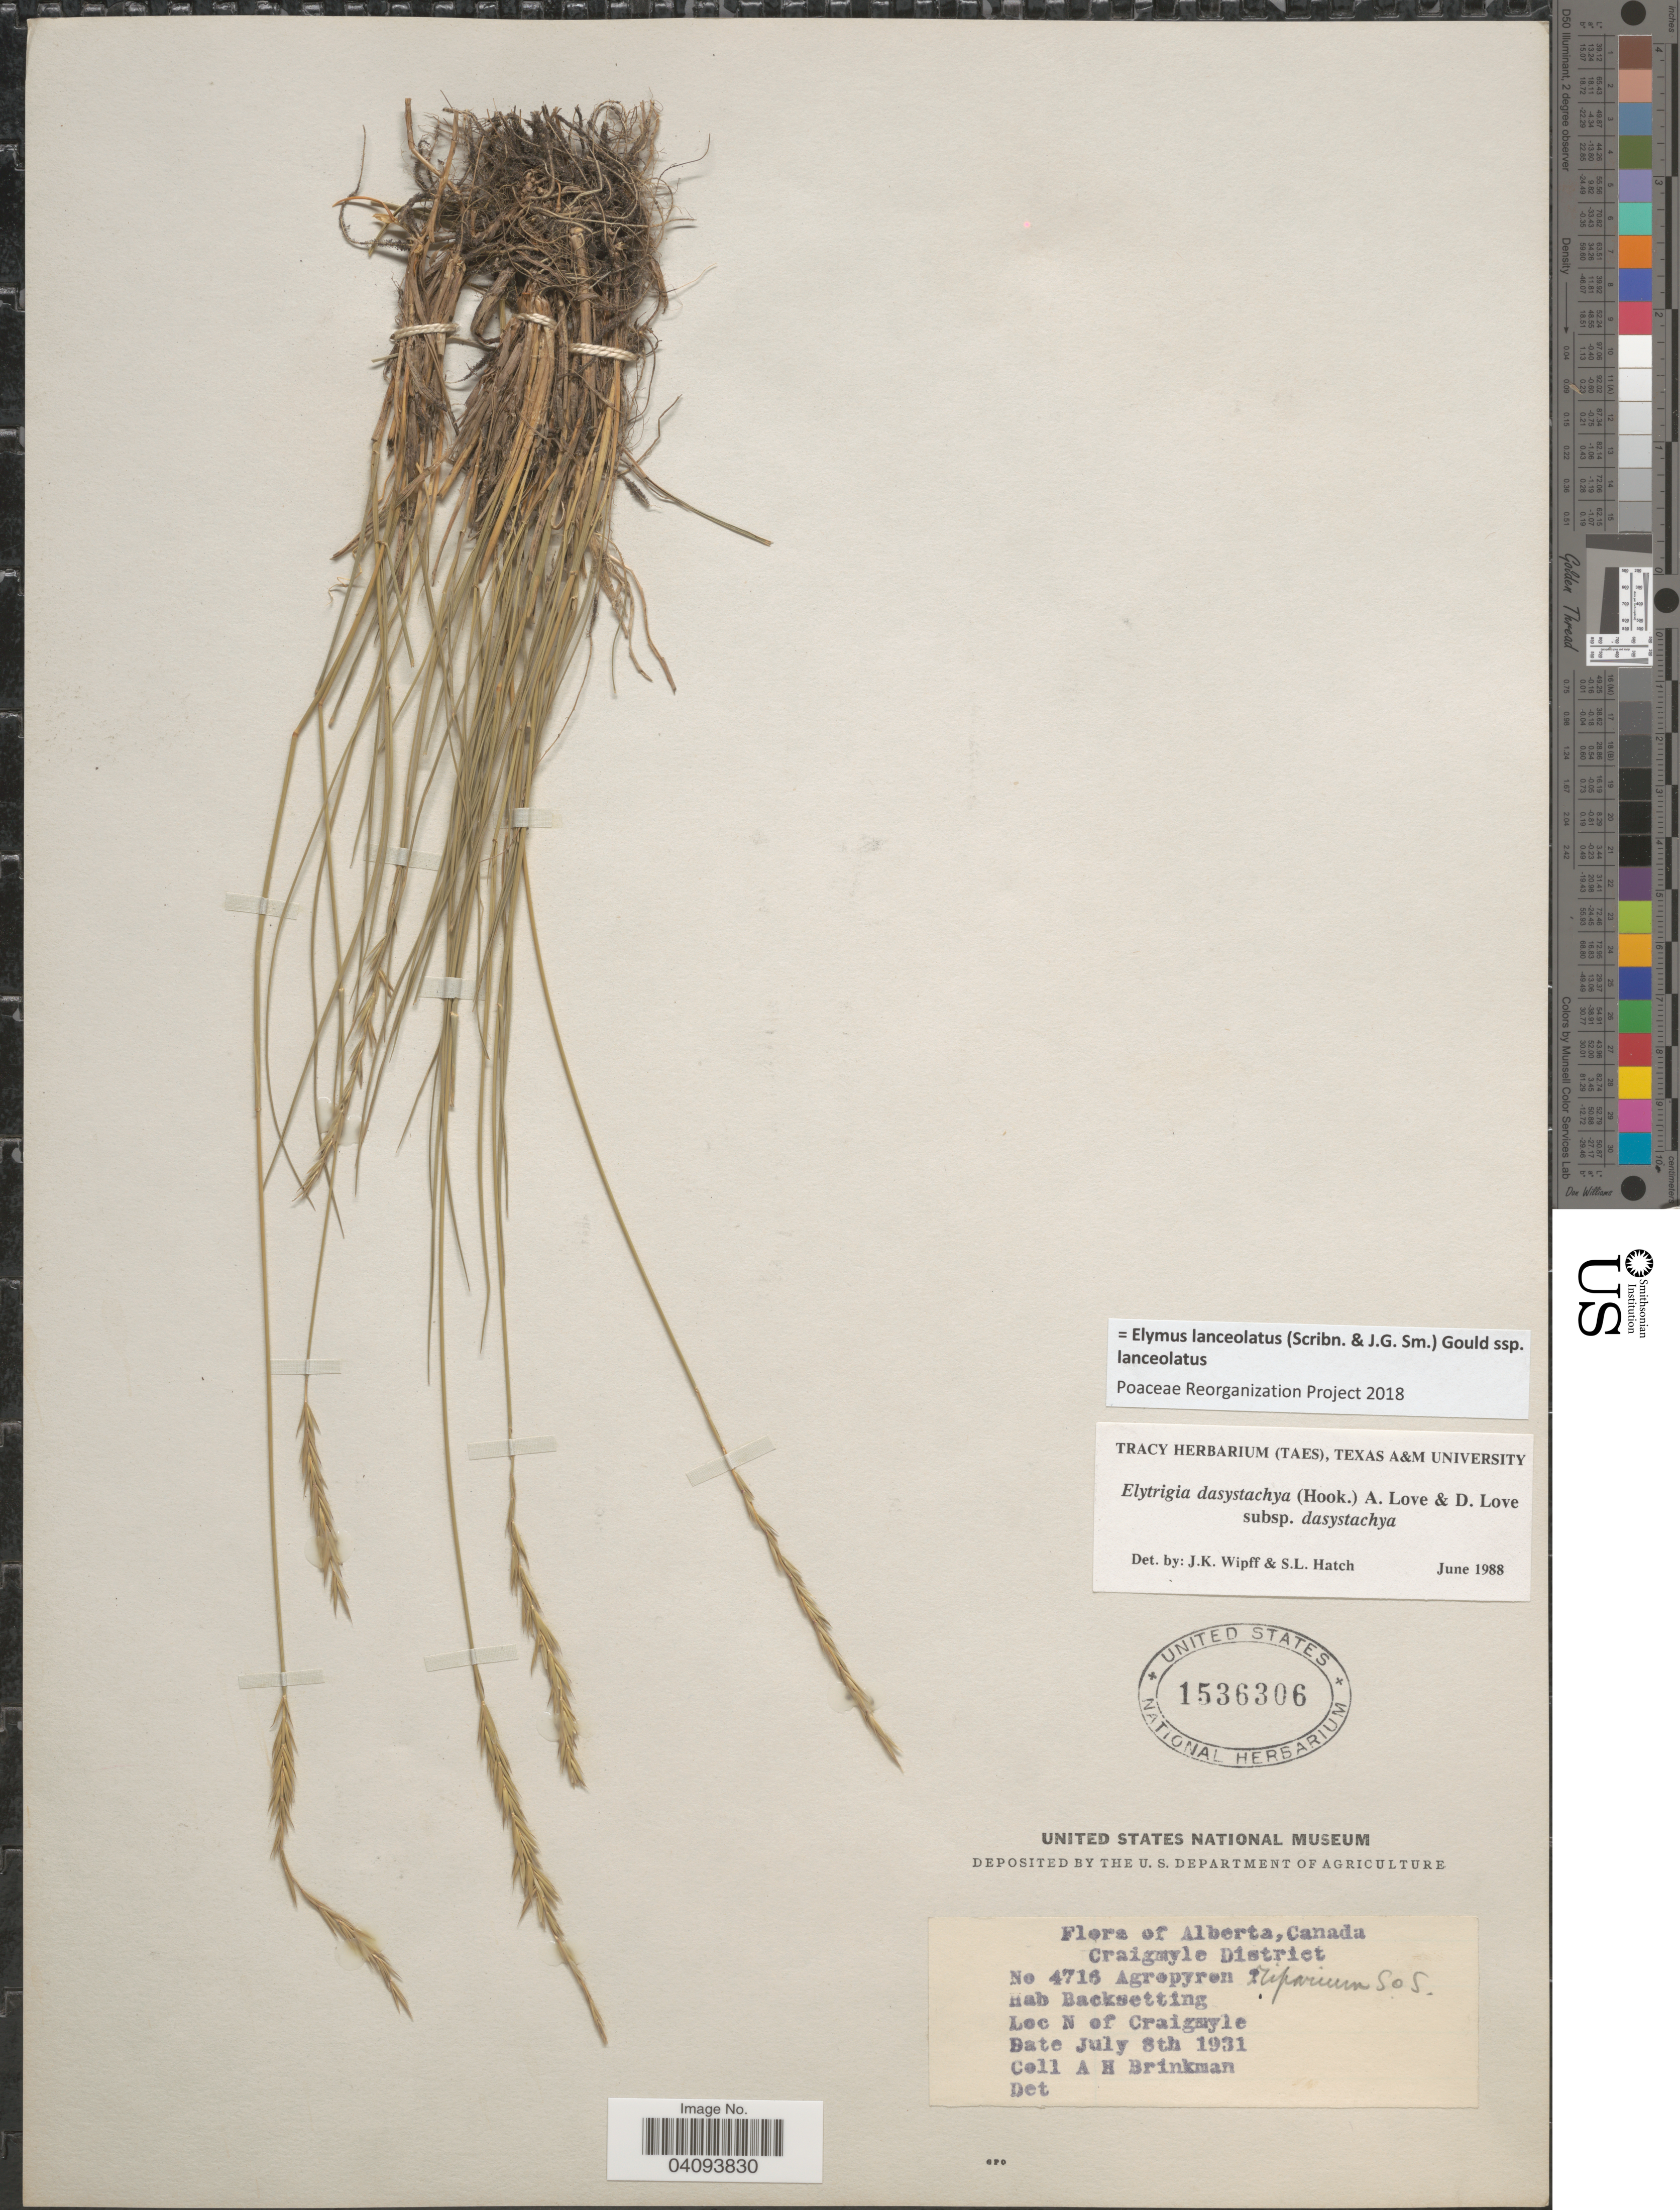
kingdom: Plantae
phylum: Tracheophyta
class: Liliopsida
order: Poales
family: Poaceae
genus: Elymus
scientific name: Elymus lanceolatus subsp. lanceolatus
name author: (Scribn. & J.G. Sm.) Gould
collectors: A. Brinkman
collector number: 4716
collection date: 1931-07-08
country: Canada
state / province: Alberta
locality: Craigmyle District. Backsetting. N of Craigmyle.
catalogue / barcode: US 1536306